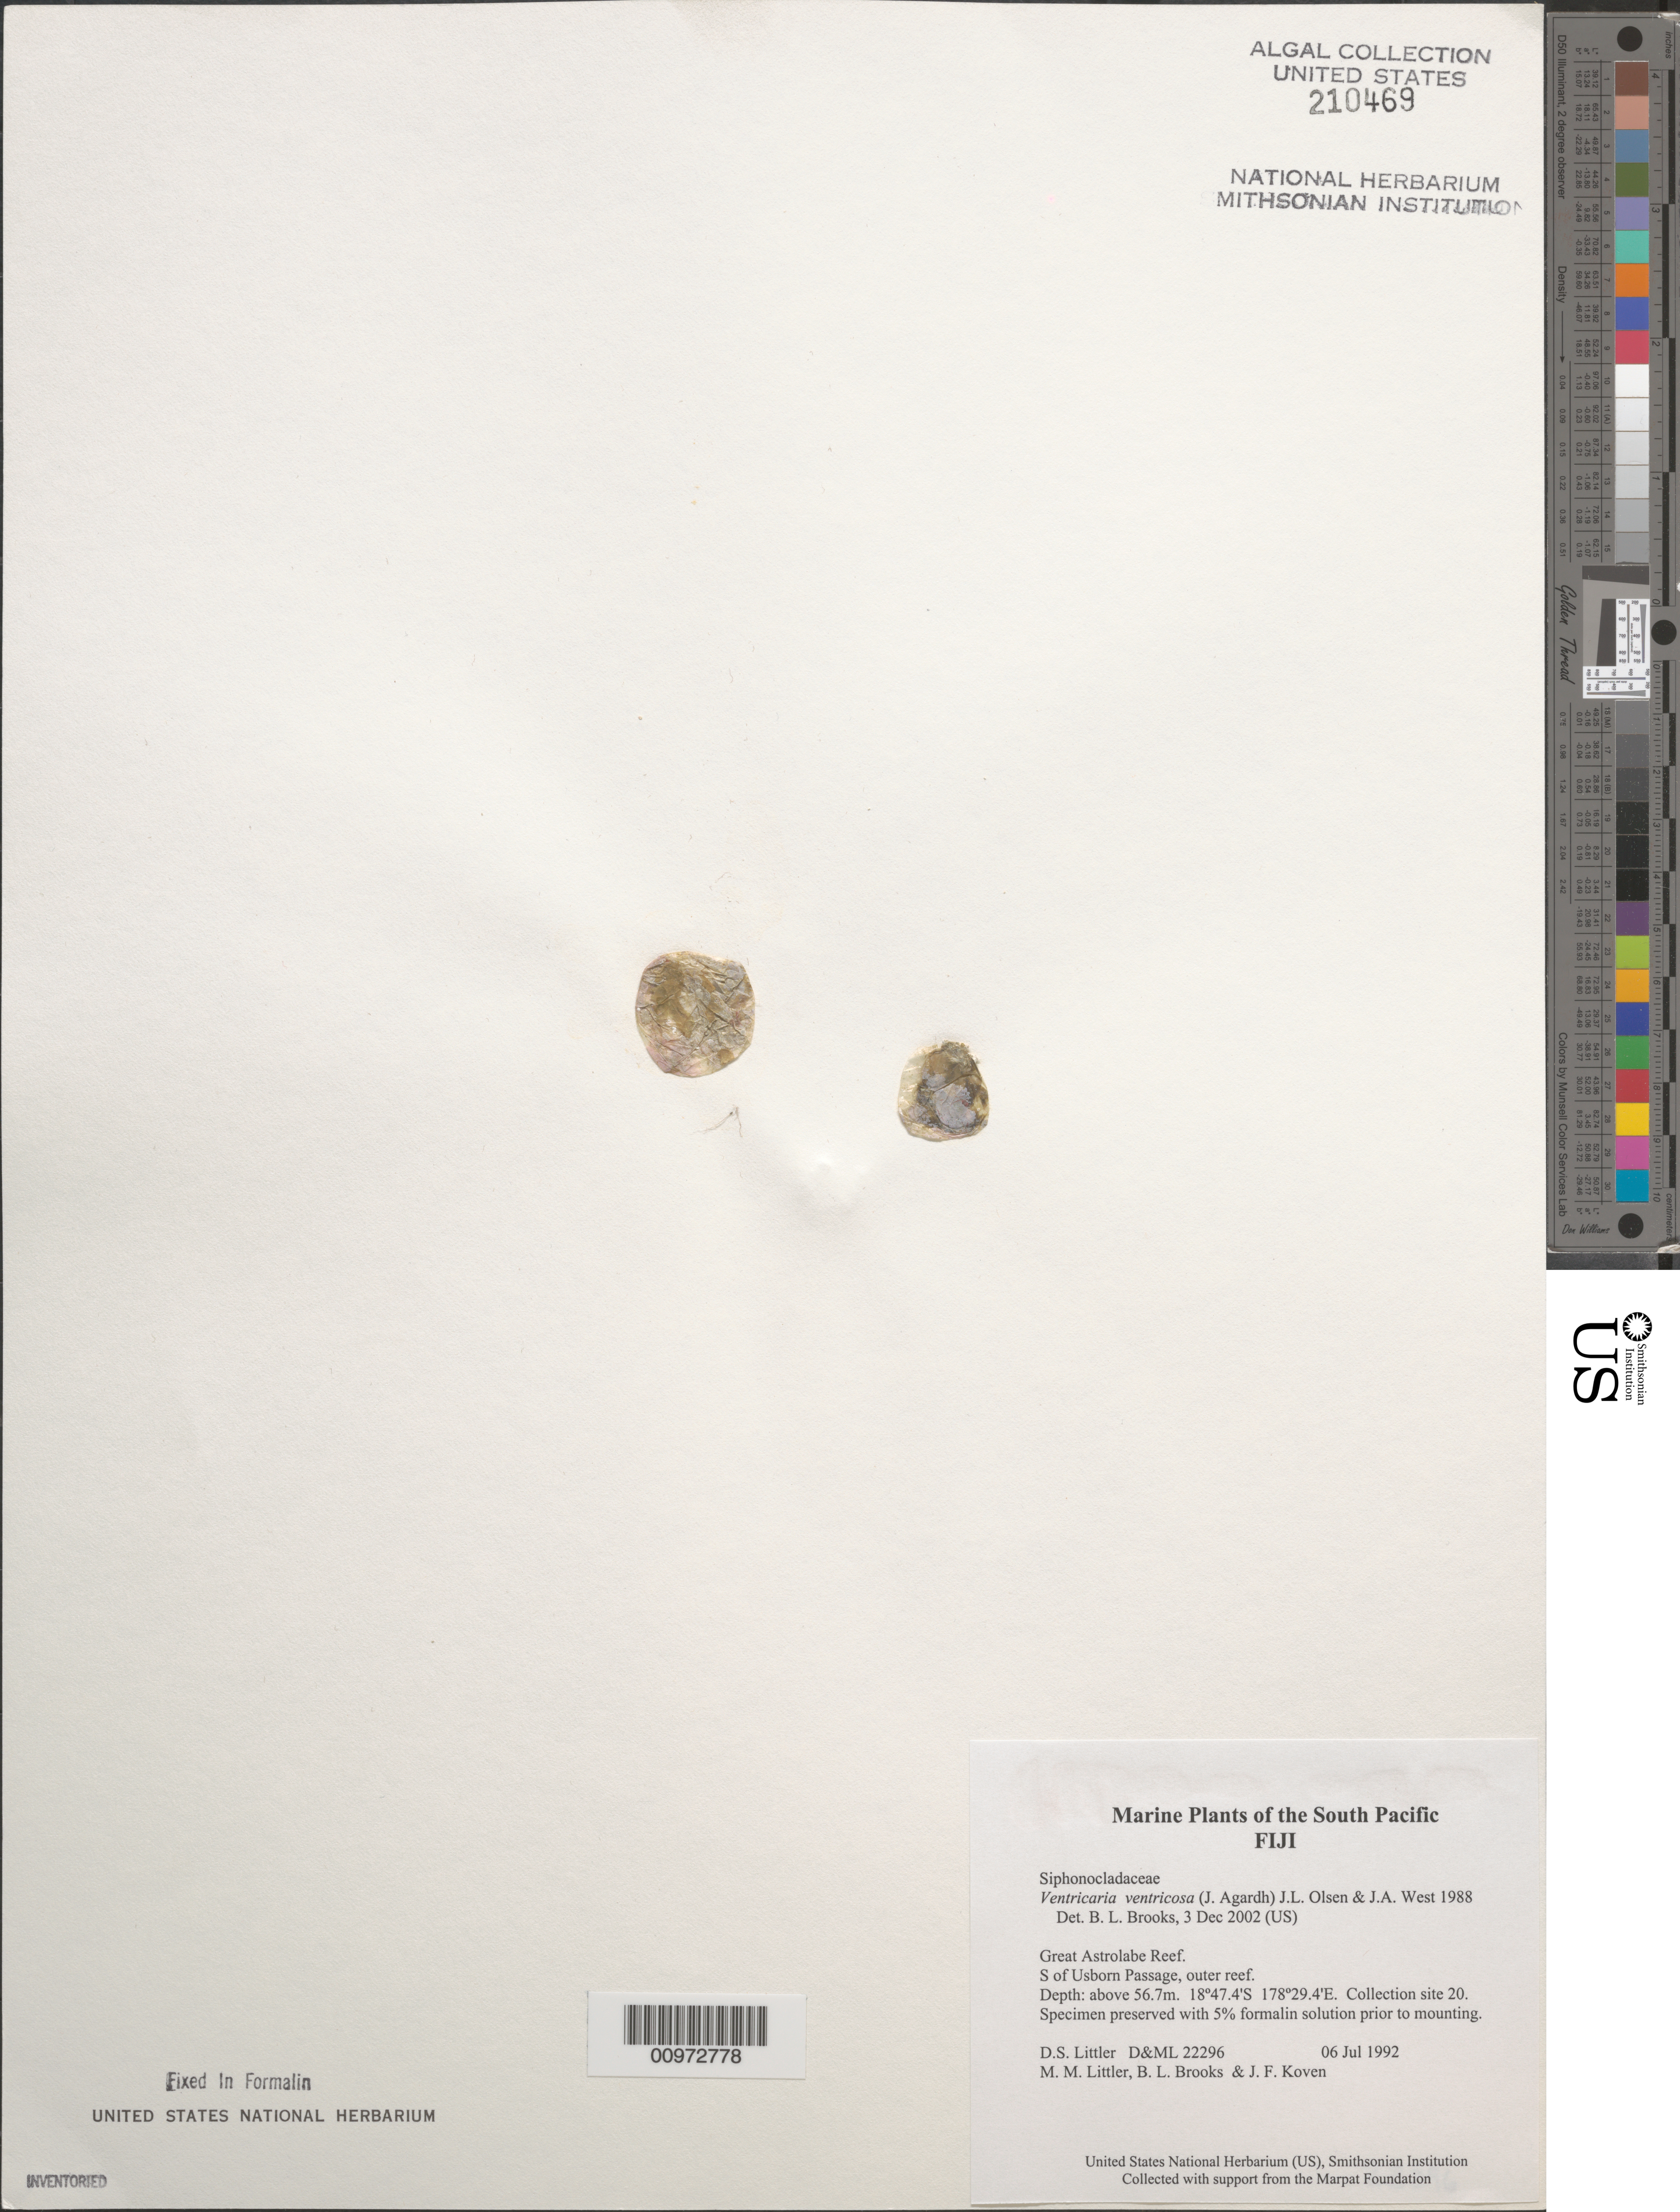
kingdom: Plantae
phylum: Chlorophyta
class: Ulvophyceae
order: Siphonocladales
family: Valoniaceae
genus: Valonia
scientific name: Valonia ventricosa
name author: J. Agardh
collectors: D. S. Littler, M. M. Littler, B. Brooks & J. Koven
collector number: D&ML 22296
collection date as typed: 06 Jul 1992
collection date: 1992-07-06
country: Fiji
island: Great Astrolabe Reef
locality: Great Astrolabe Reef, south of Usborne Passage, outer reef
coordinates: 18 47.4'S, 178 29.4'E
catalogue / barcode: US 210469